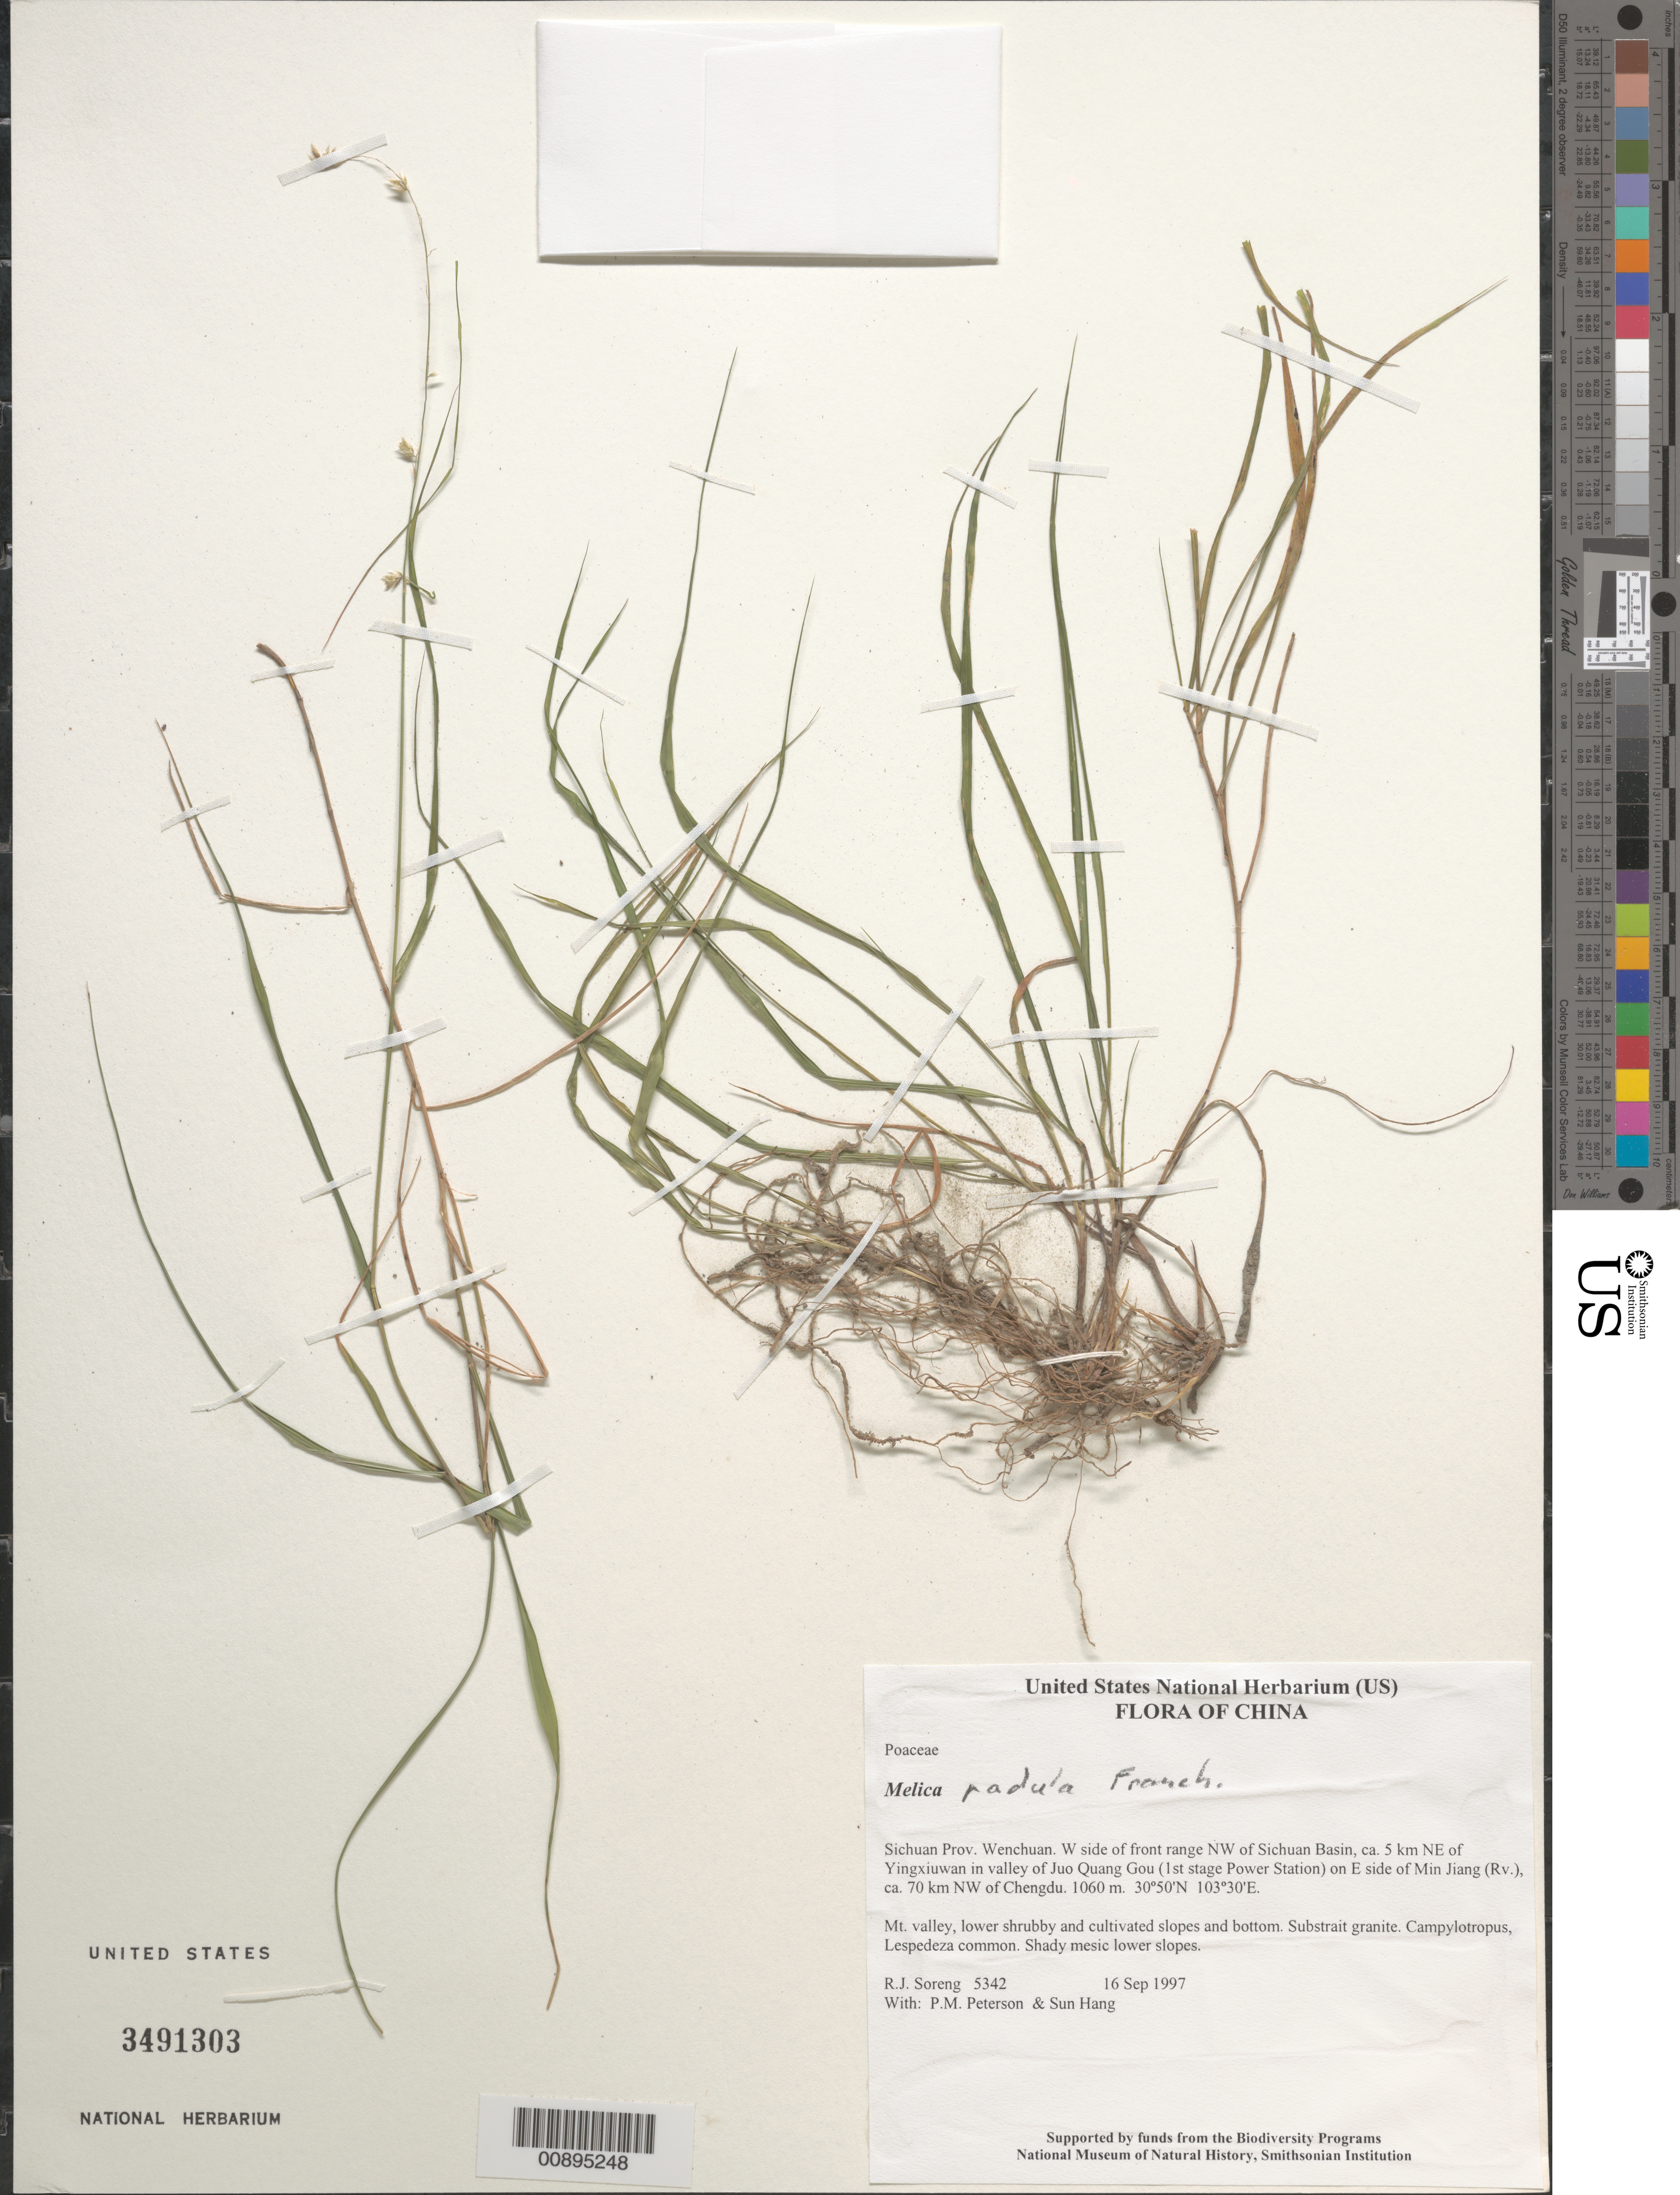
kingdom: Plantae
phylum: Tracheophyta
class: Liliopsida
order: Poales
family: Poaceae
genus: Melica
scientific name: Melica radula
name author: Franch.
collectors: R. J. Soreng, P. M. Peterson & Sun Hang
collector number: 5342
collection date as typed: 16 Sep 1997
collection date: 1997-09-16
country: China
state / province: Sichuan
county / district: Wenchuan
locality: W side of front range NW of Sichuan Basin, ca. 5 km NE of Yingxiuwan in valley of Juo Quang Gou (1st stage Power Station) on E side of Min Jiang (Rv.), ca. 70 km NW of Chengdu.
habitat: Mt. valley, lower shruby and cultivated slopes and bottom. Substrait granite. Campylotropus, Lespedeza common.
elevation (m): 1060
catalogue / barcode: US 3491303